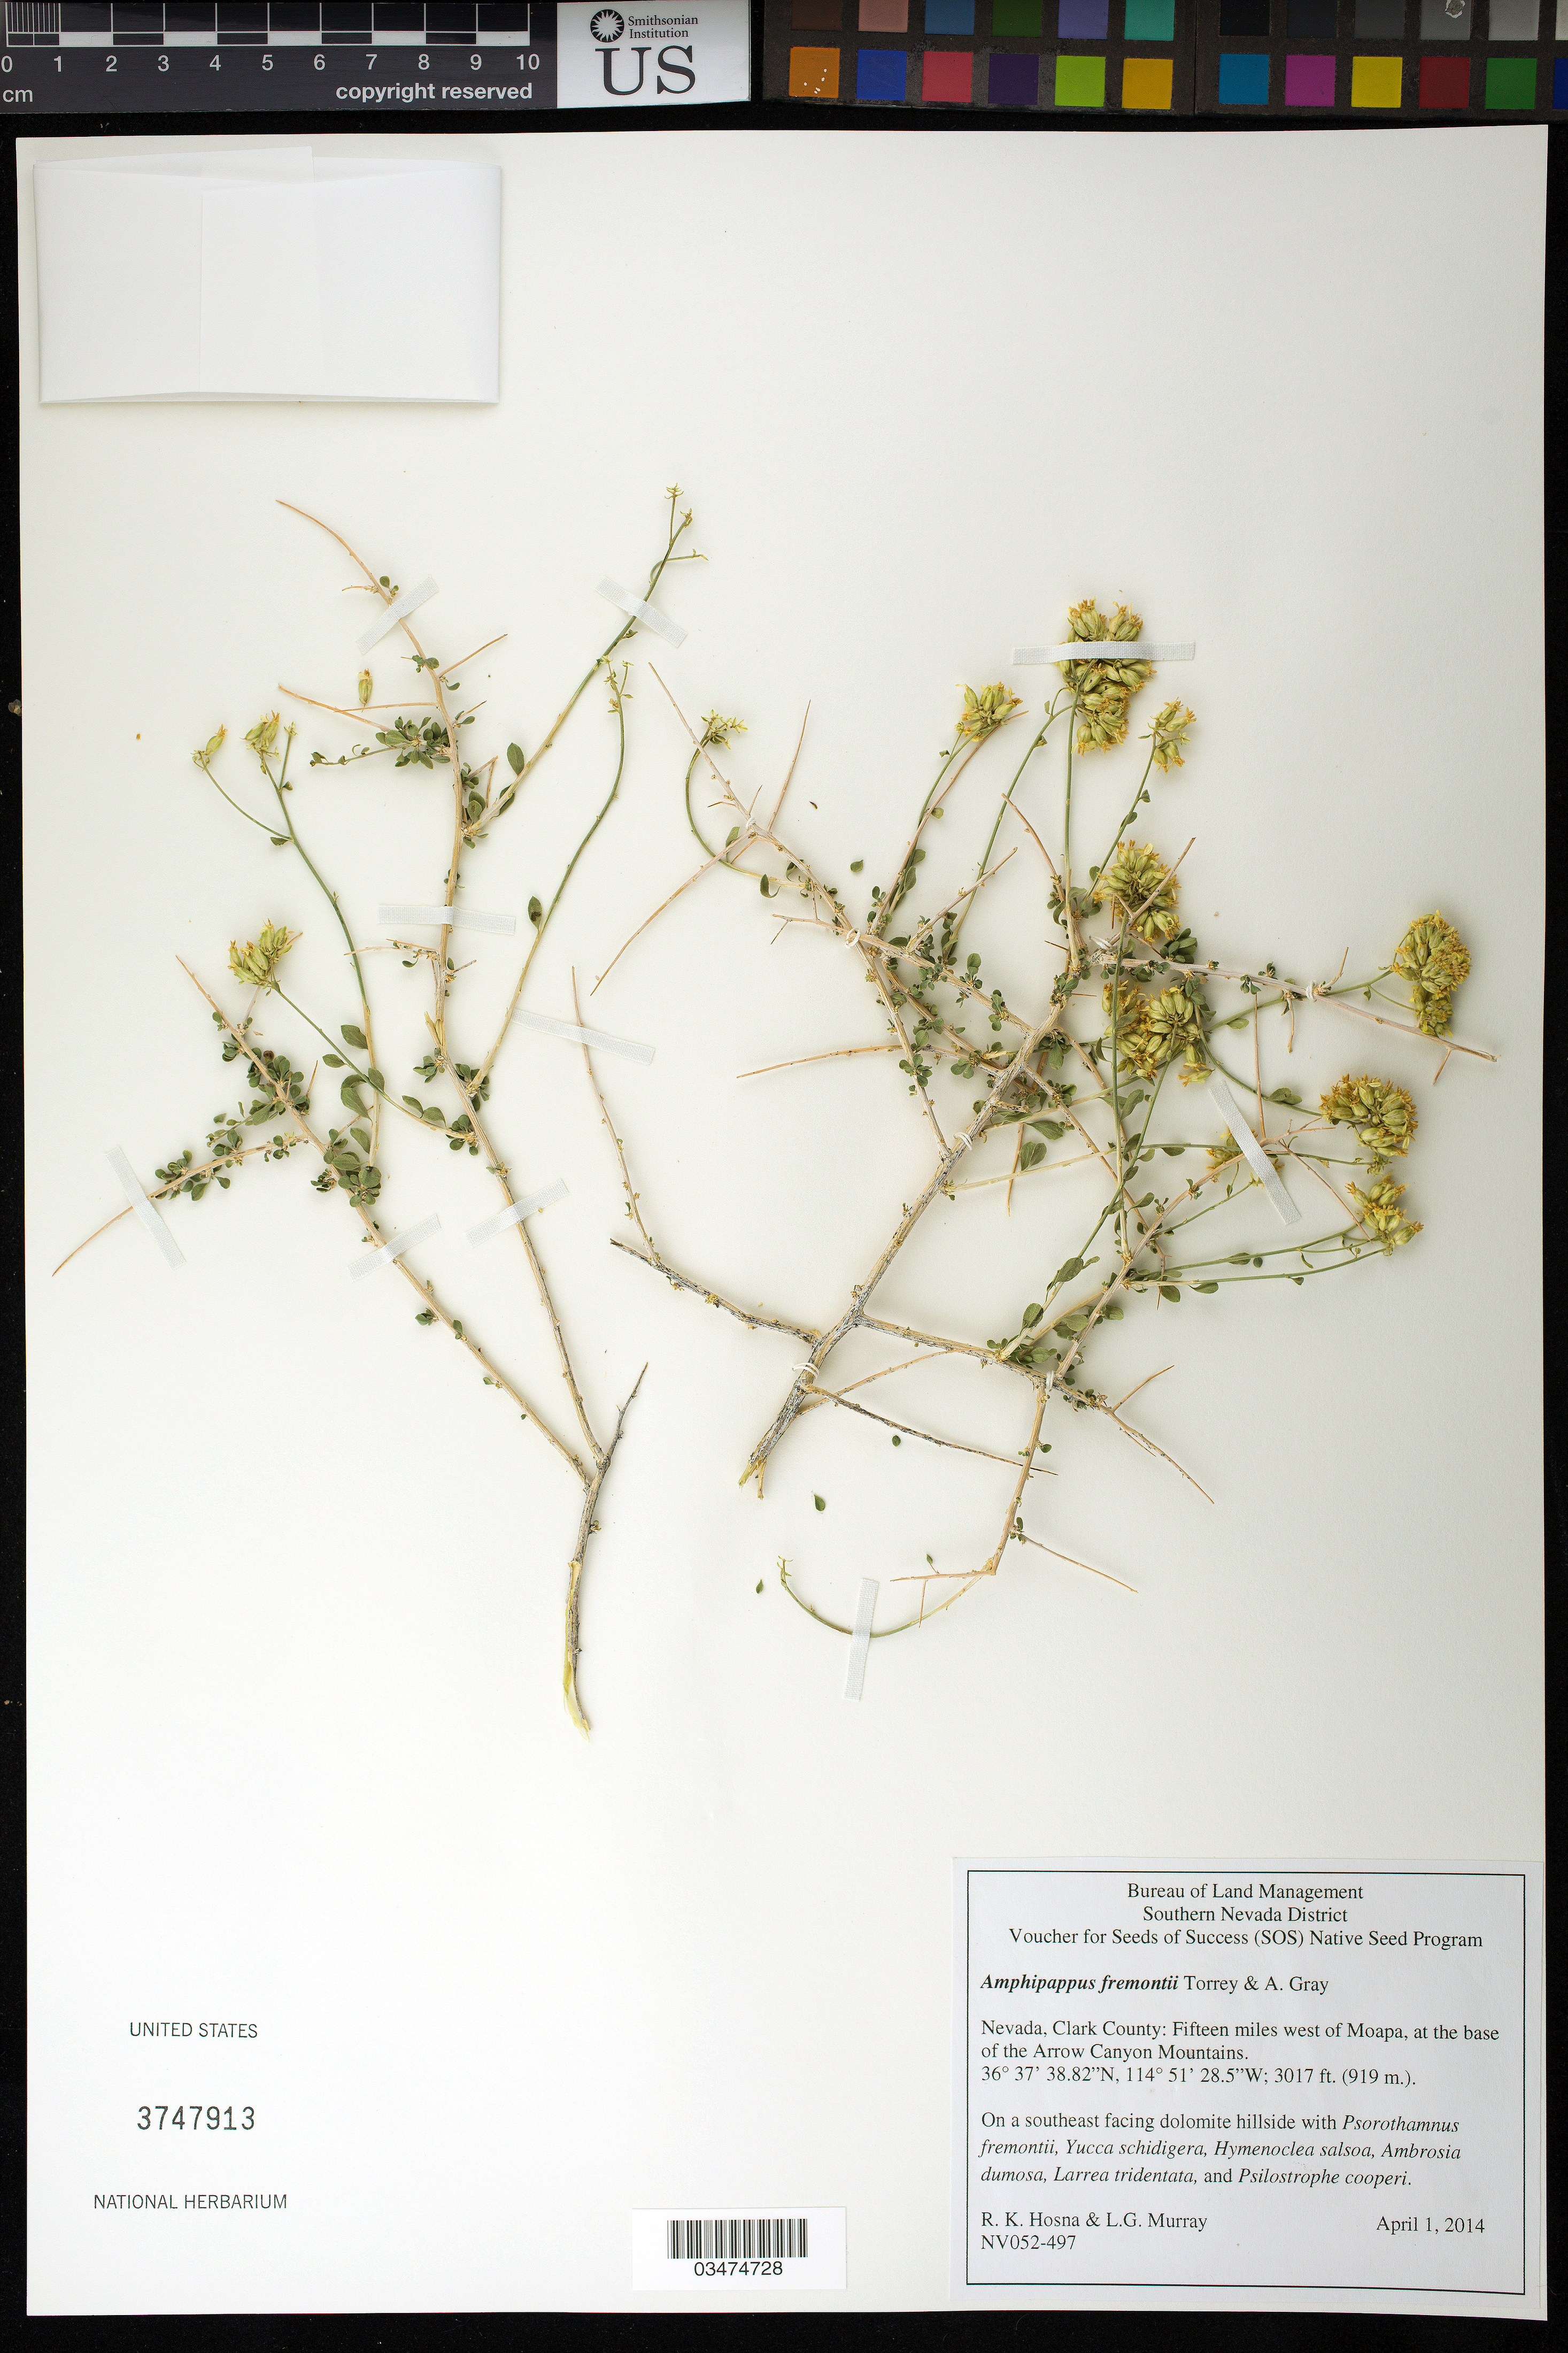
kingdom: Plantae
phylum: Tracheophyta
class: Magnoliopsida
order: Asterales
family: Asteraceae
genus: Amphipappus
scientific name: Amphipappus fremontii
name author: Torr. & A. Gray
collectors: R. Hosna & L. Murray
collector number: NV052-497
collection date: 2014-04-01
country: United States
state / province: Nevada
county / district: Clark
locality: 15 mi. W of Moapa, at the base of the Arrow Canyon Mts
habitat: Dolomite hillside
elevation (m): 920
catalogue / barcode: US 3747913